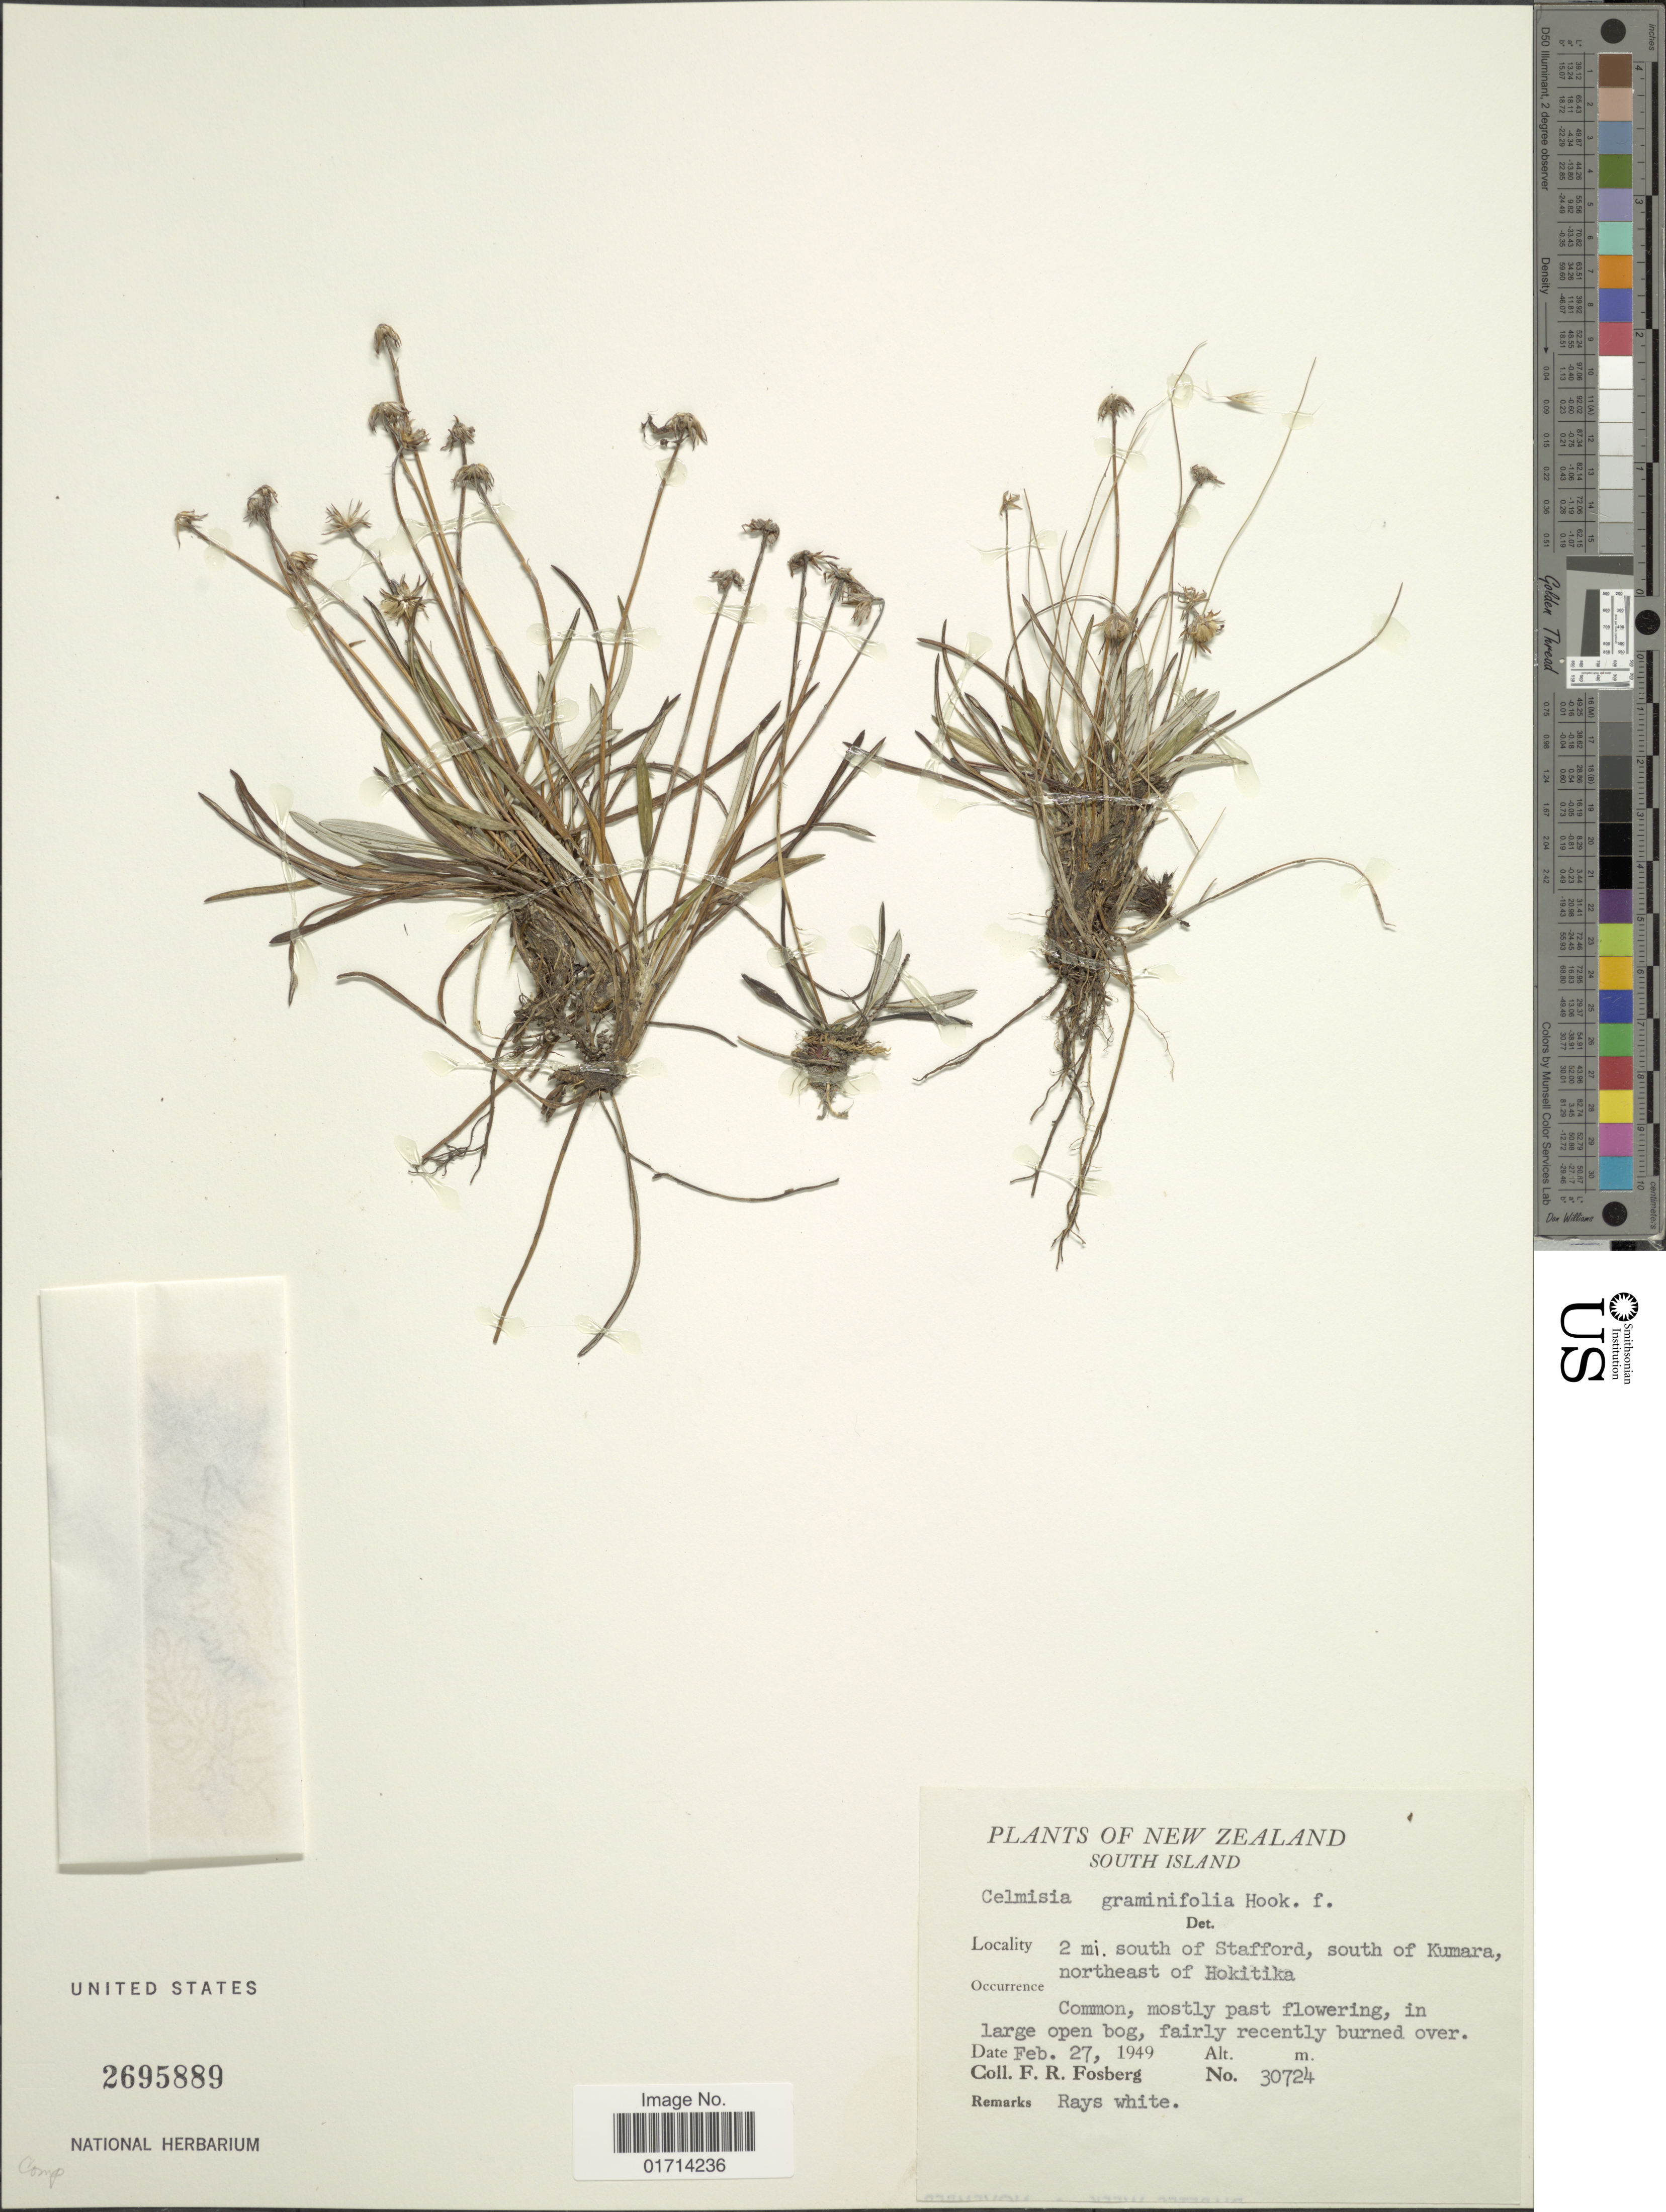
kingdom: Plantae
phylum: Tracheophyta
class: Magnoliopsida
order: Asterales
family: Asteraceae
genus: Celmisia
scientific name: Celmisia graminifolia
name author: Hook. f.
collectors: F. R. Fosberg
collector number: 30724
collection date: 1949-02-27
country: New Zealand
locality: South Island, 2 mi. south of Stafford, south of Kumara, northeast of Hokitika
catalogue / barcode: US 2695889